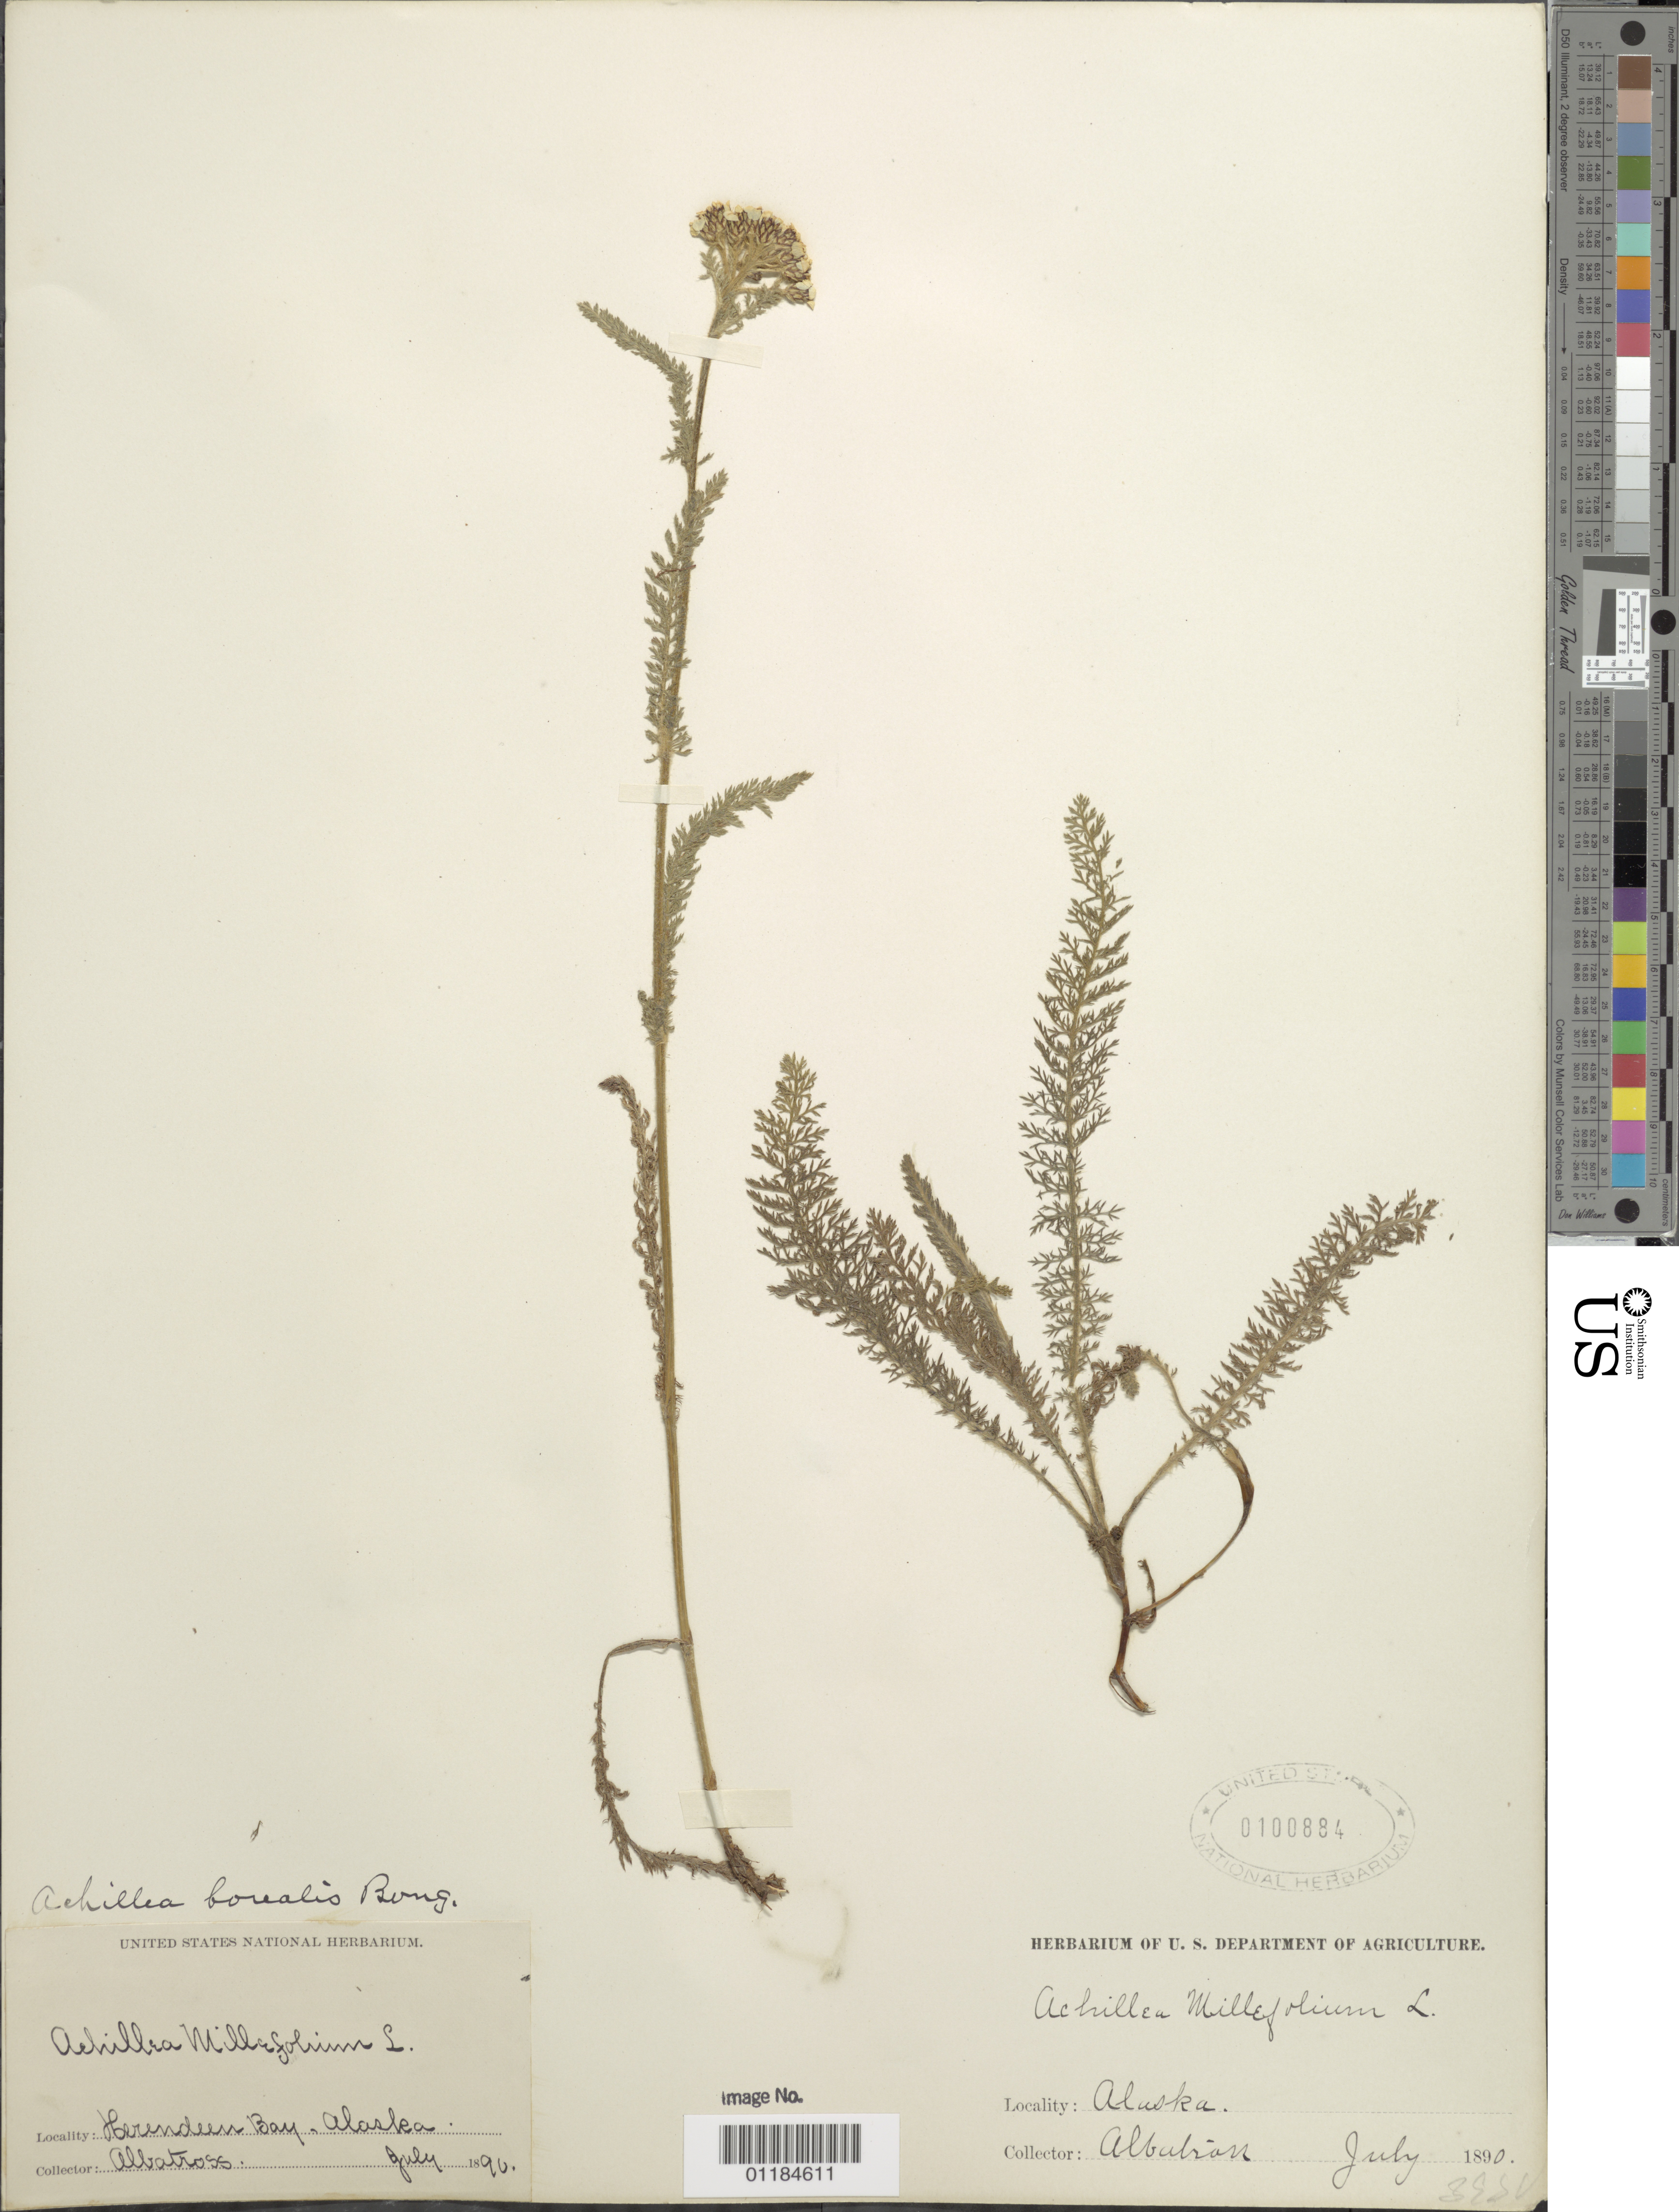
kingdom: Plantae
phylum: Tracheophyta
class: Magnoliopsida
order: Asterales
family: Asteraceae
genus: Achillea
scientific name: Achillea borealis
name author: Bong.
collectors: "The Albatross"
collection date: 1890-07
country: United States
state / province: Alaska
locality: Herendeen Bay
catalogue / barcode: US 100884